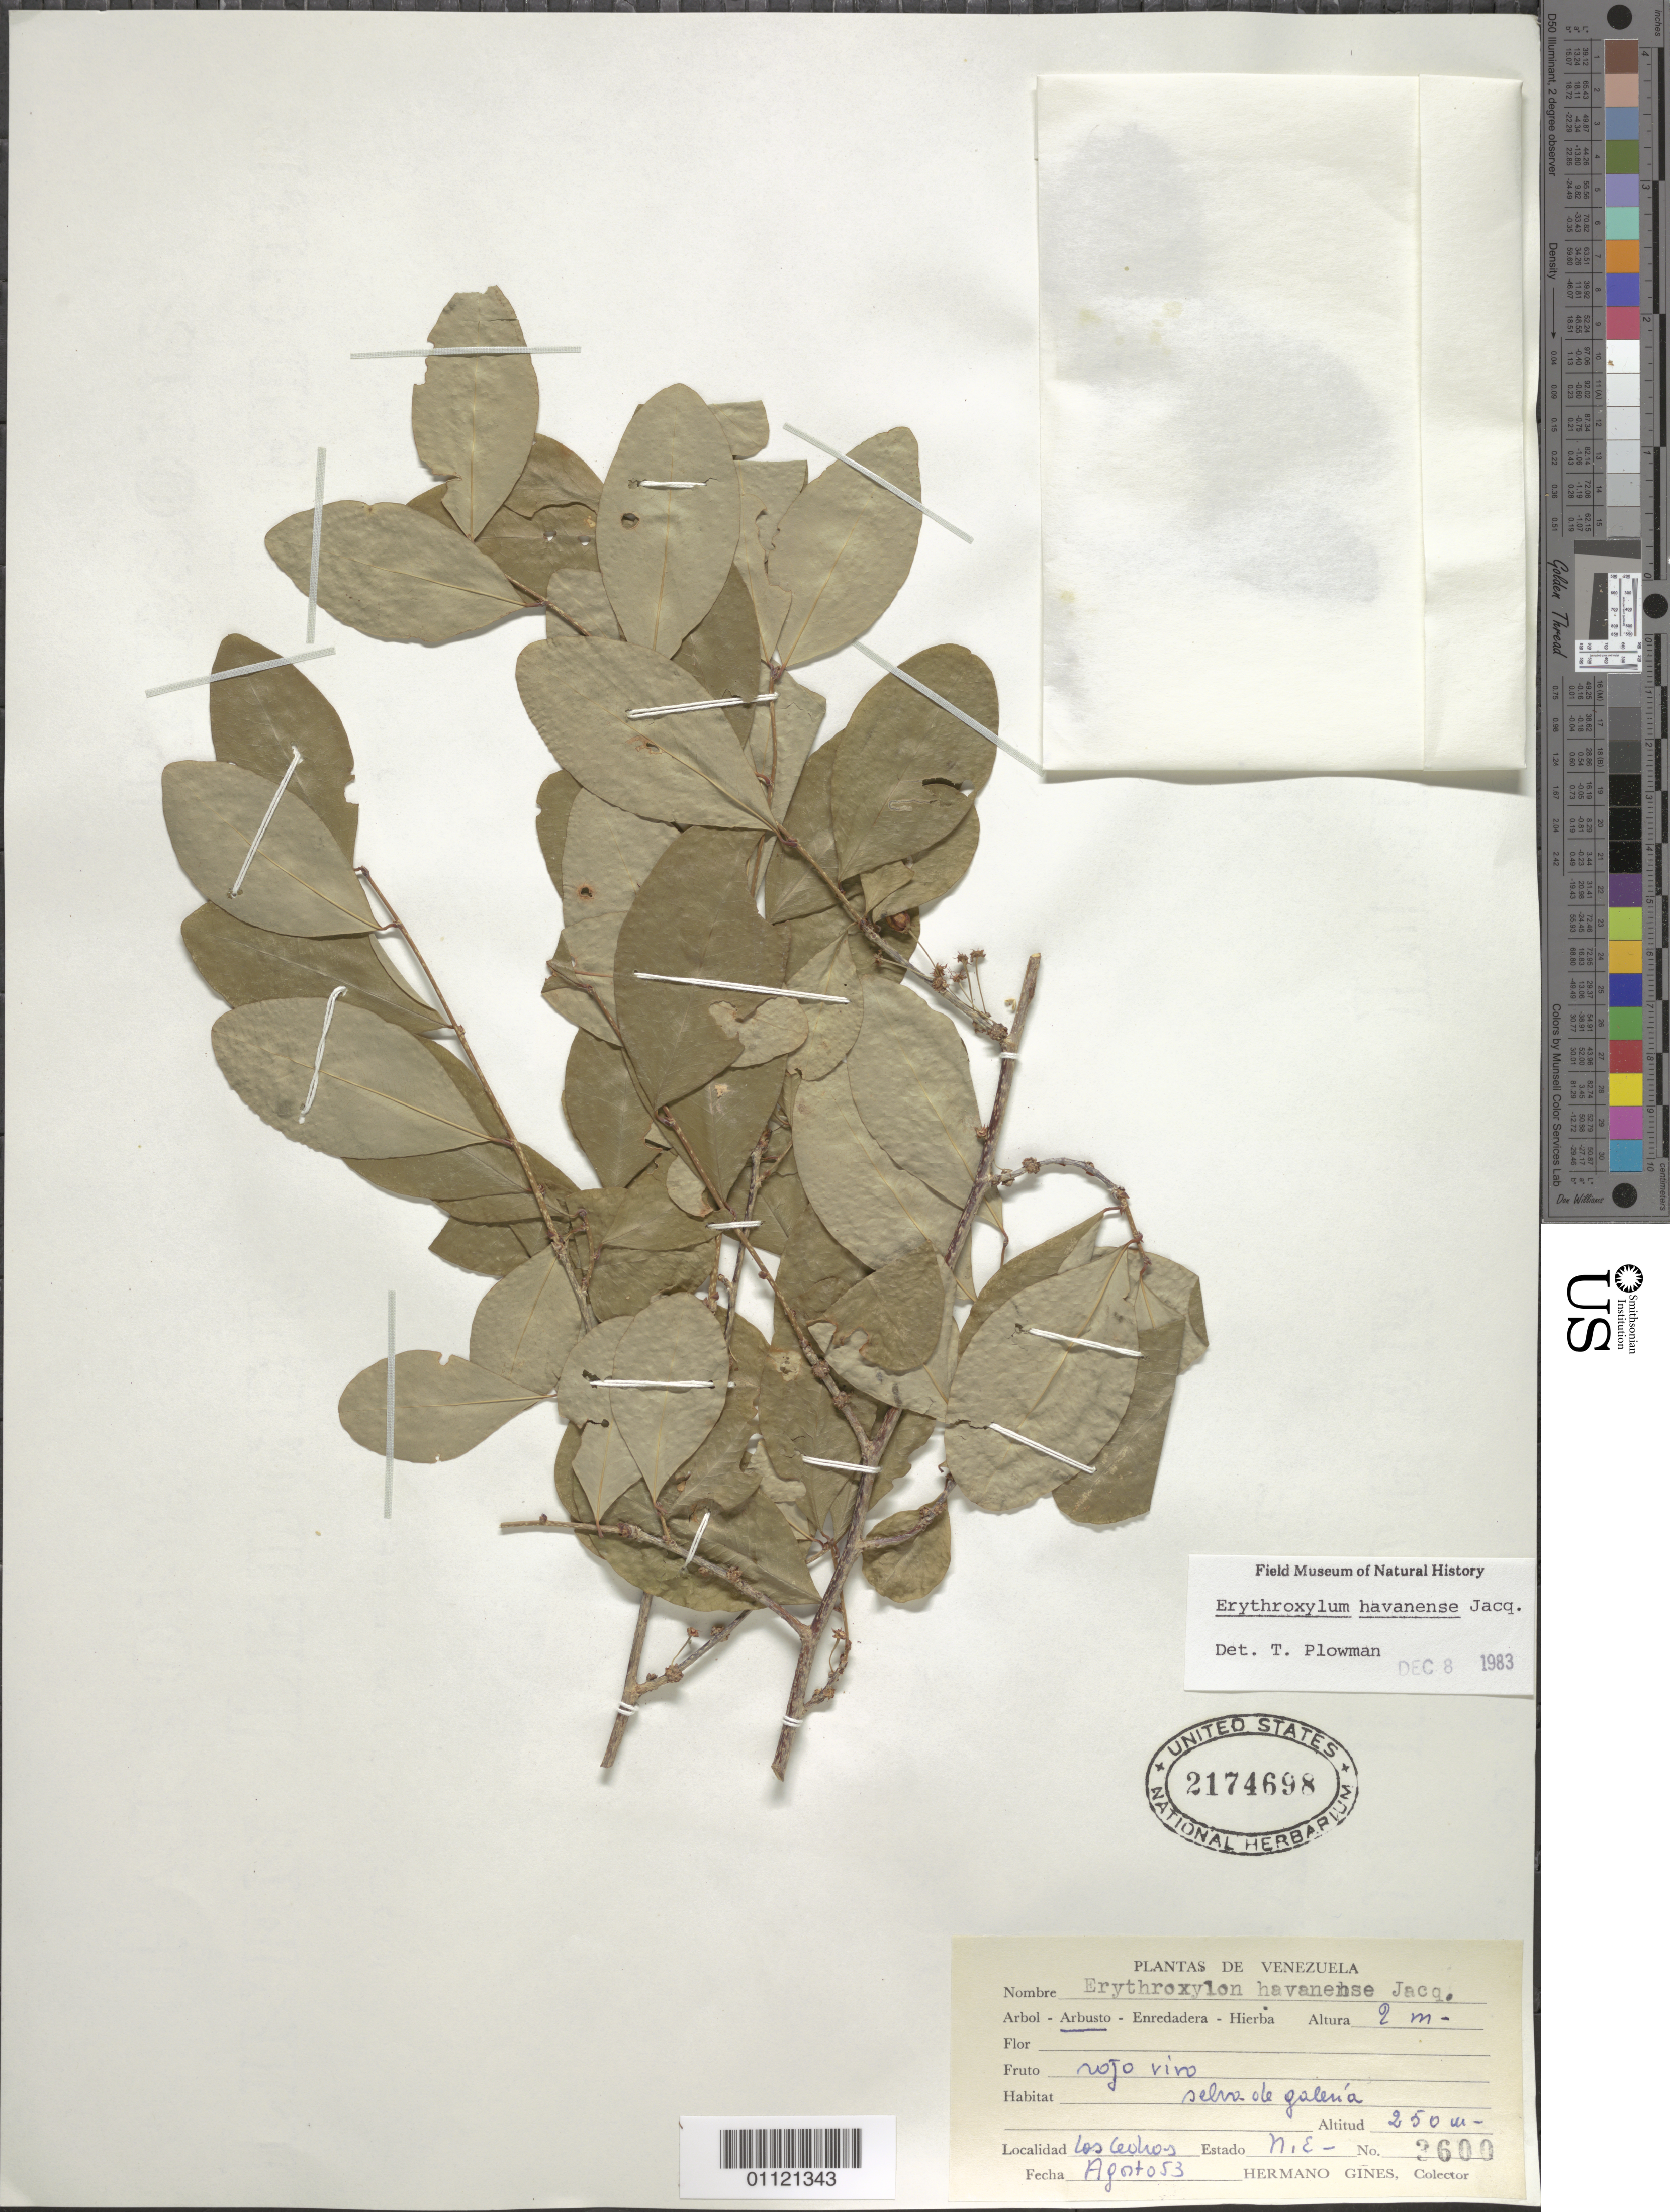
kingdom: Plantae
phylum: Tracheophyta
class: Magnoliopsida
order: Malpighiales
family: Erythroxylaceae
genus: Erythroxylum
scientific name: Erythroxylum havanense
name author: Jacq.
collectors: Bro. Gines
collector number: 3600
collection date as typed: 01 Aug 1953 to 31 Aug 1953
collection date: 1953-08-01/1953-08-31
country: Venezuela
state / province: Nueva Esparta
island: Margarita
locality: Los Cedros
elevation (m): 250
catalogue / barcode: US 2174698